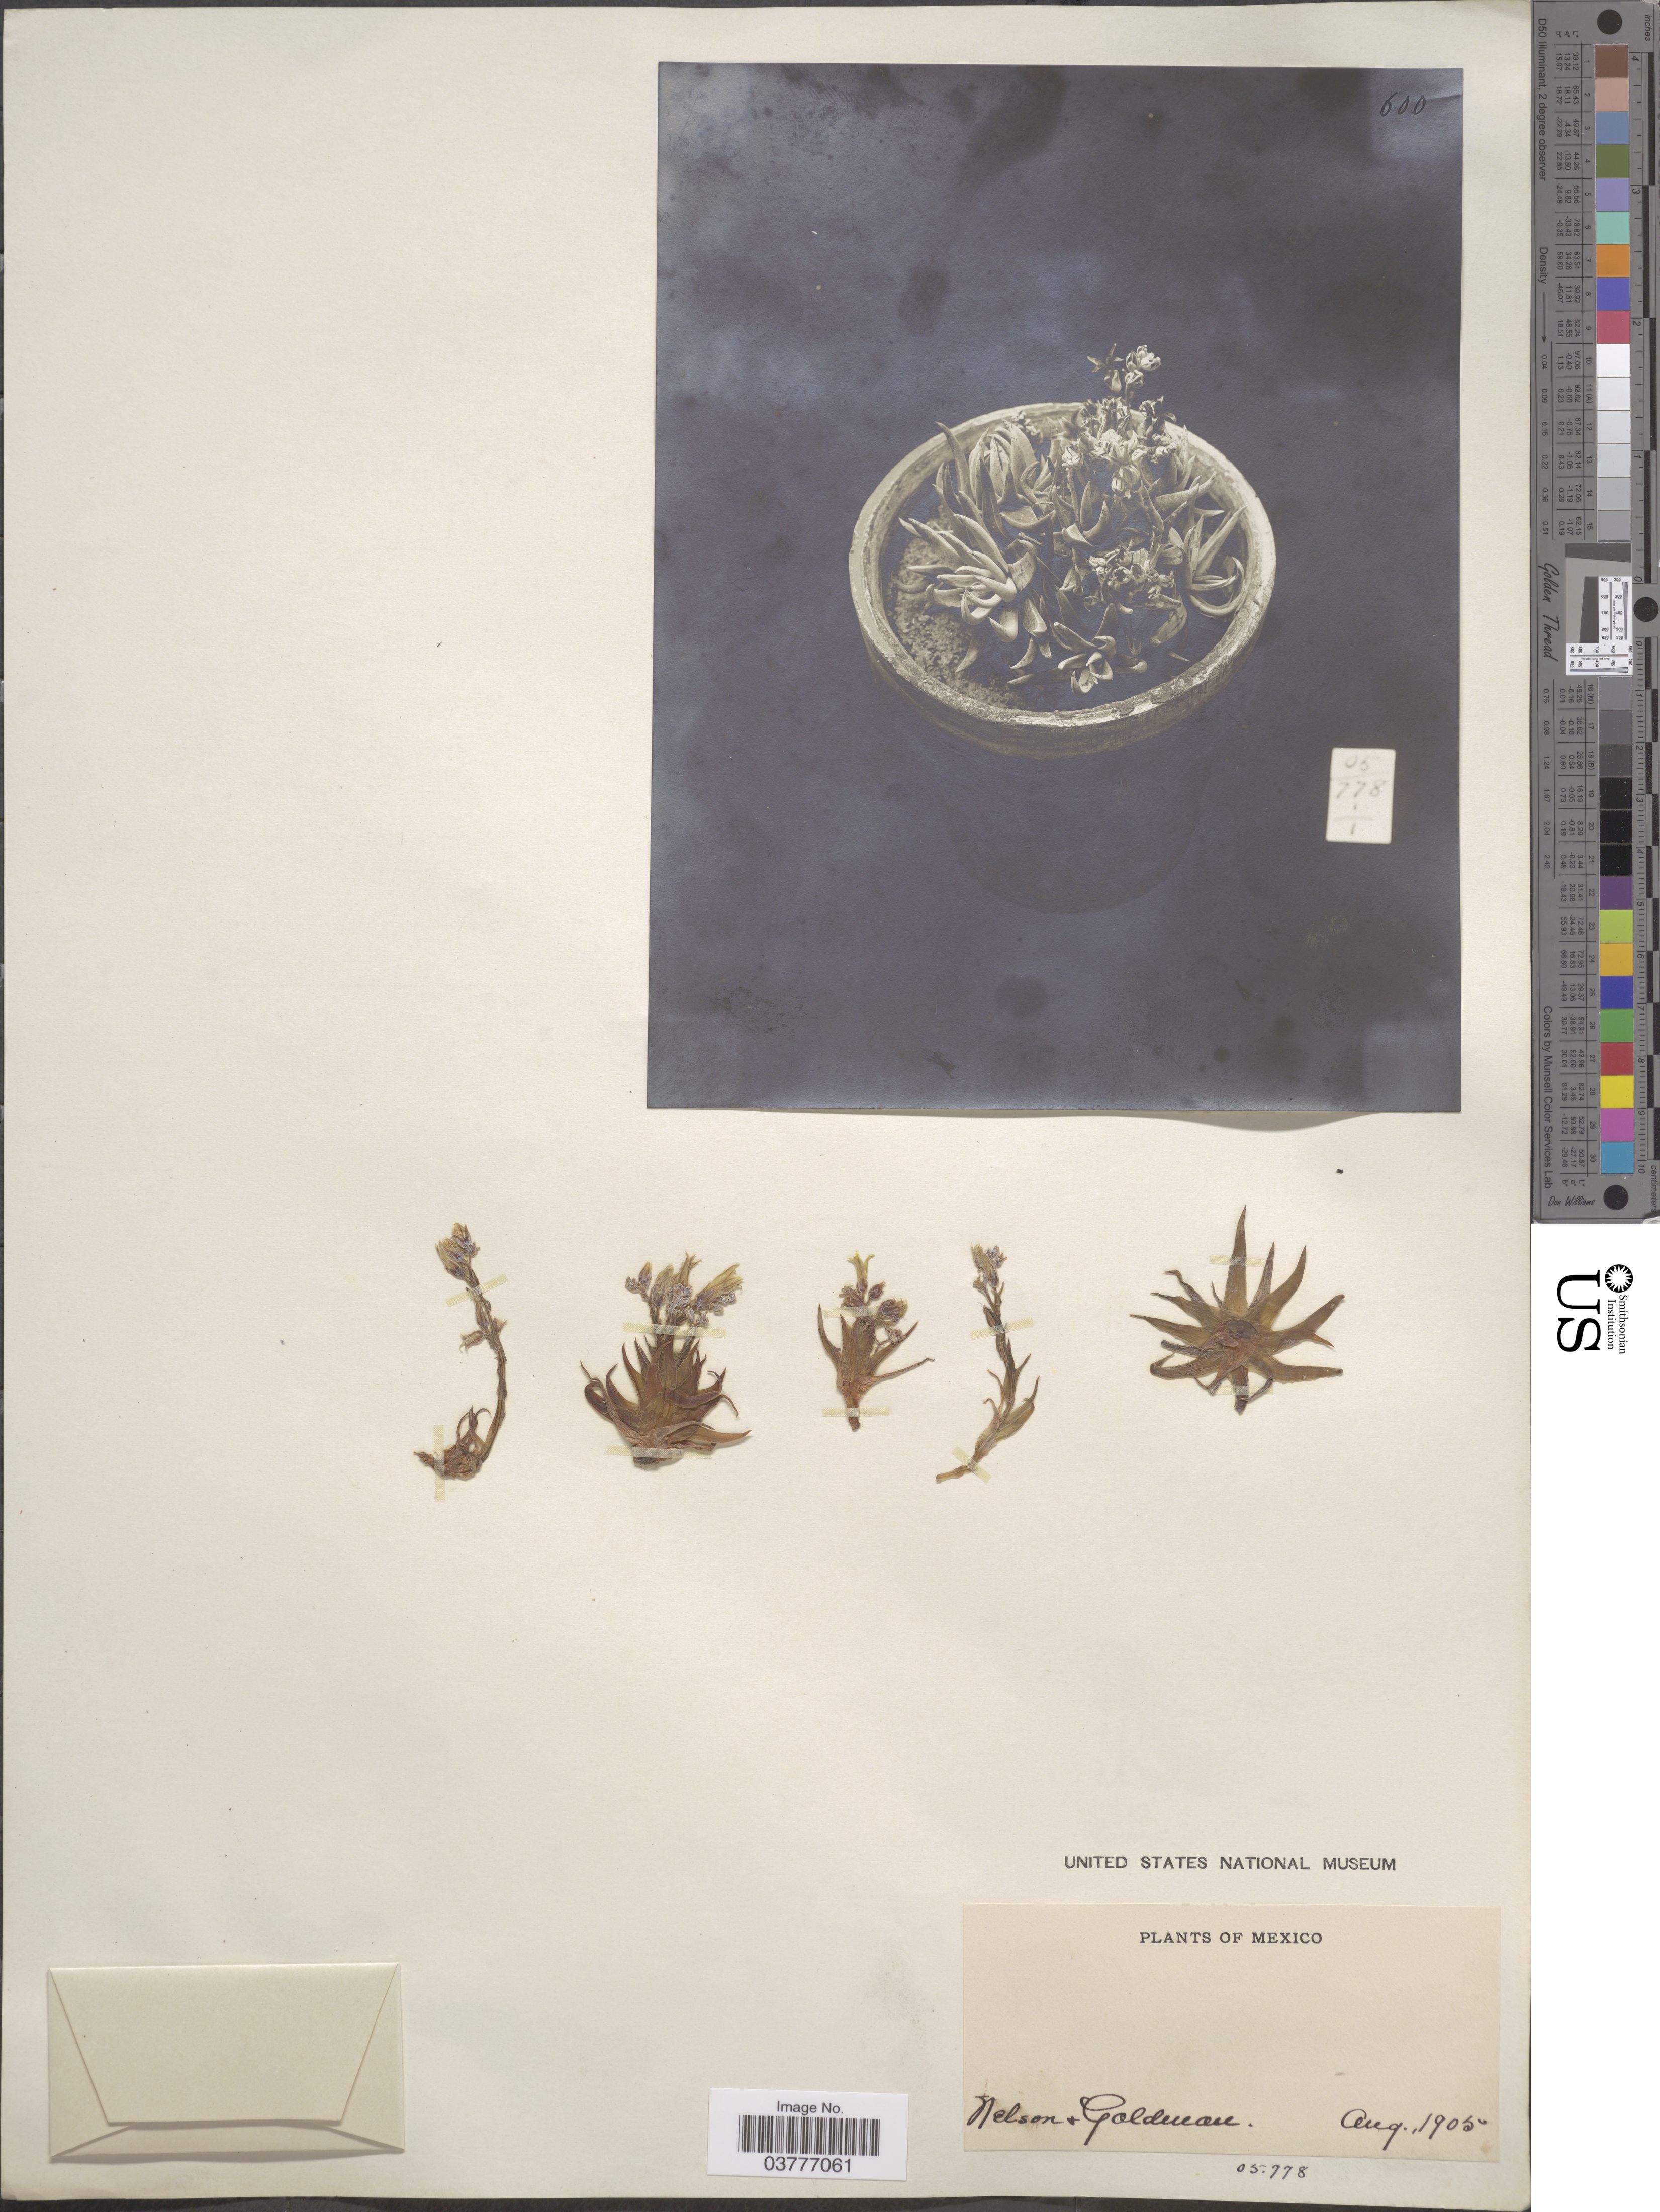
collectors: Nelson, -- & -- Goldman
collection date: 1905-08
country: Mexico